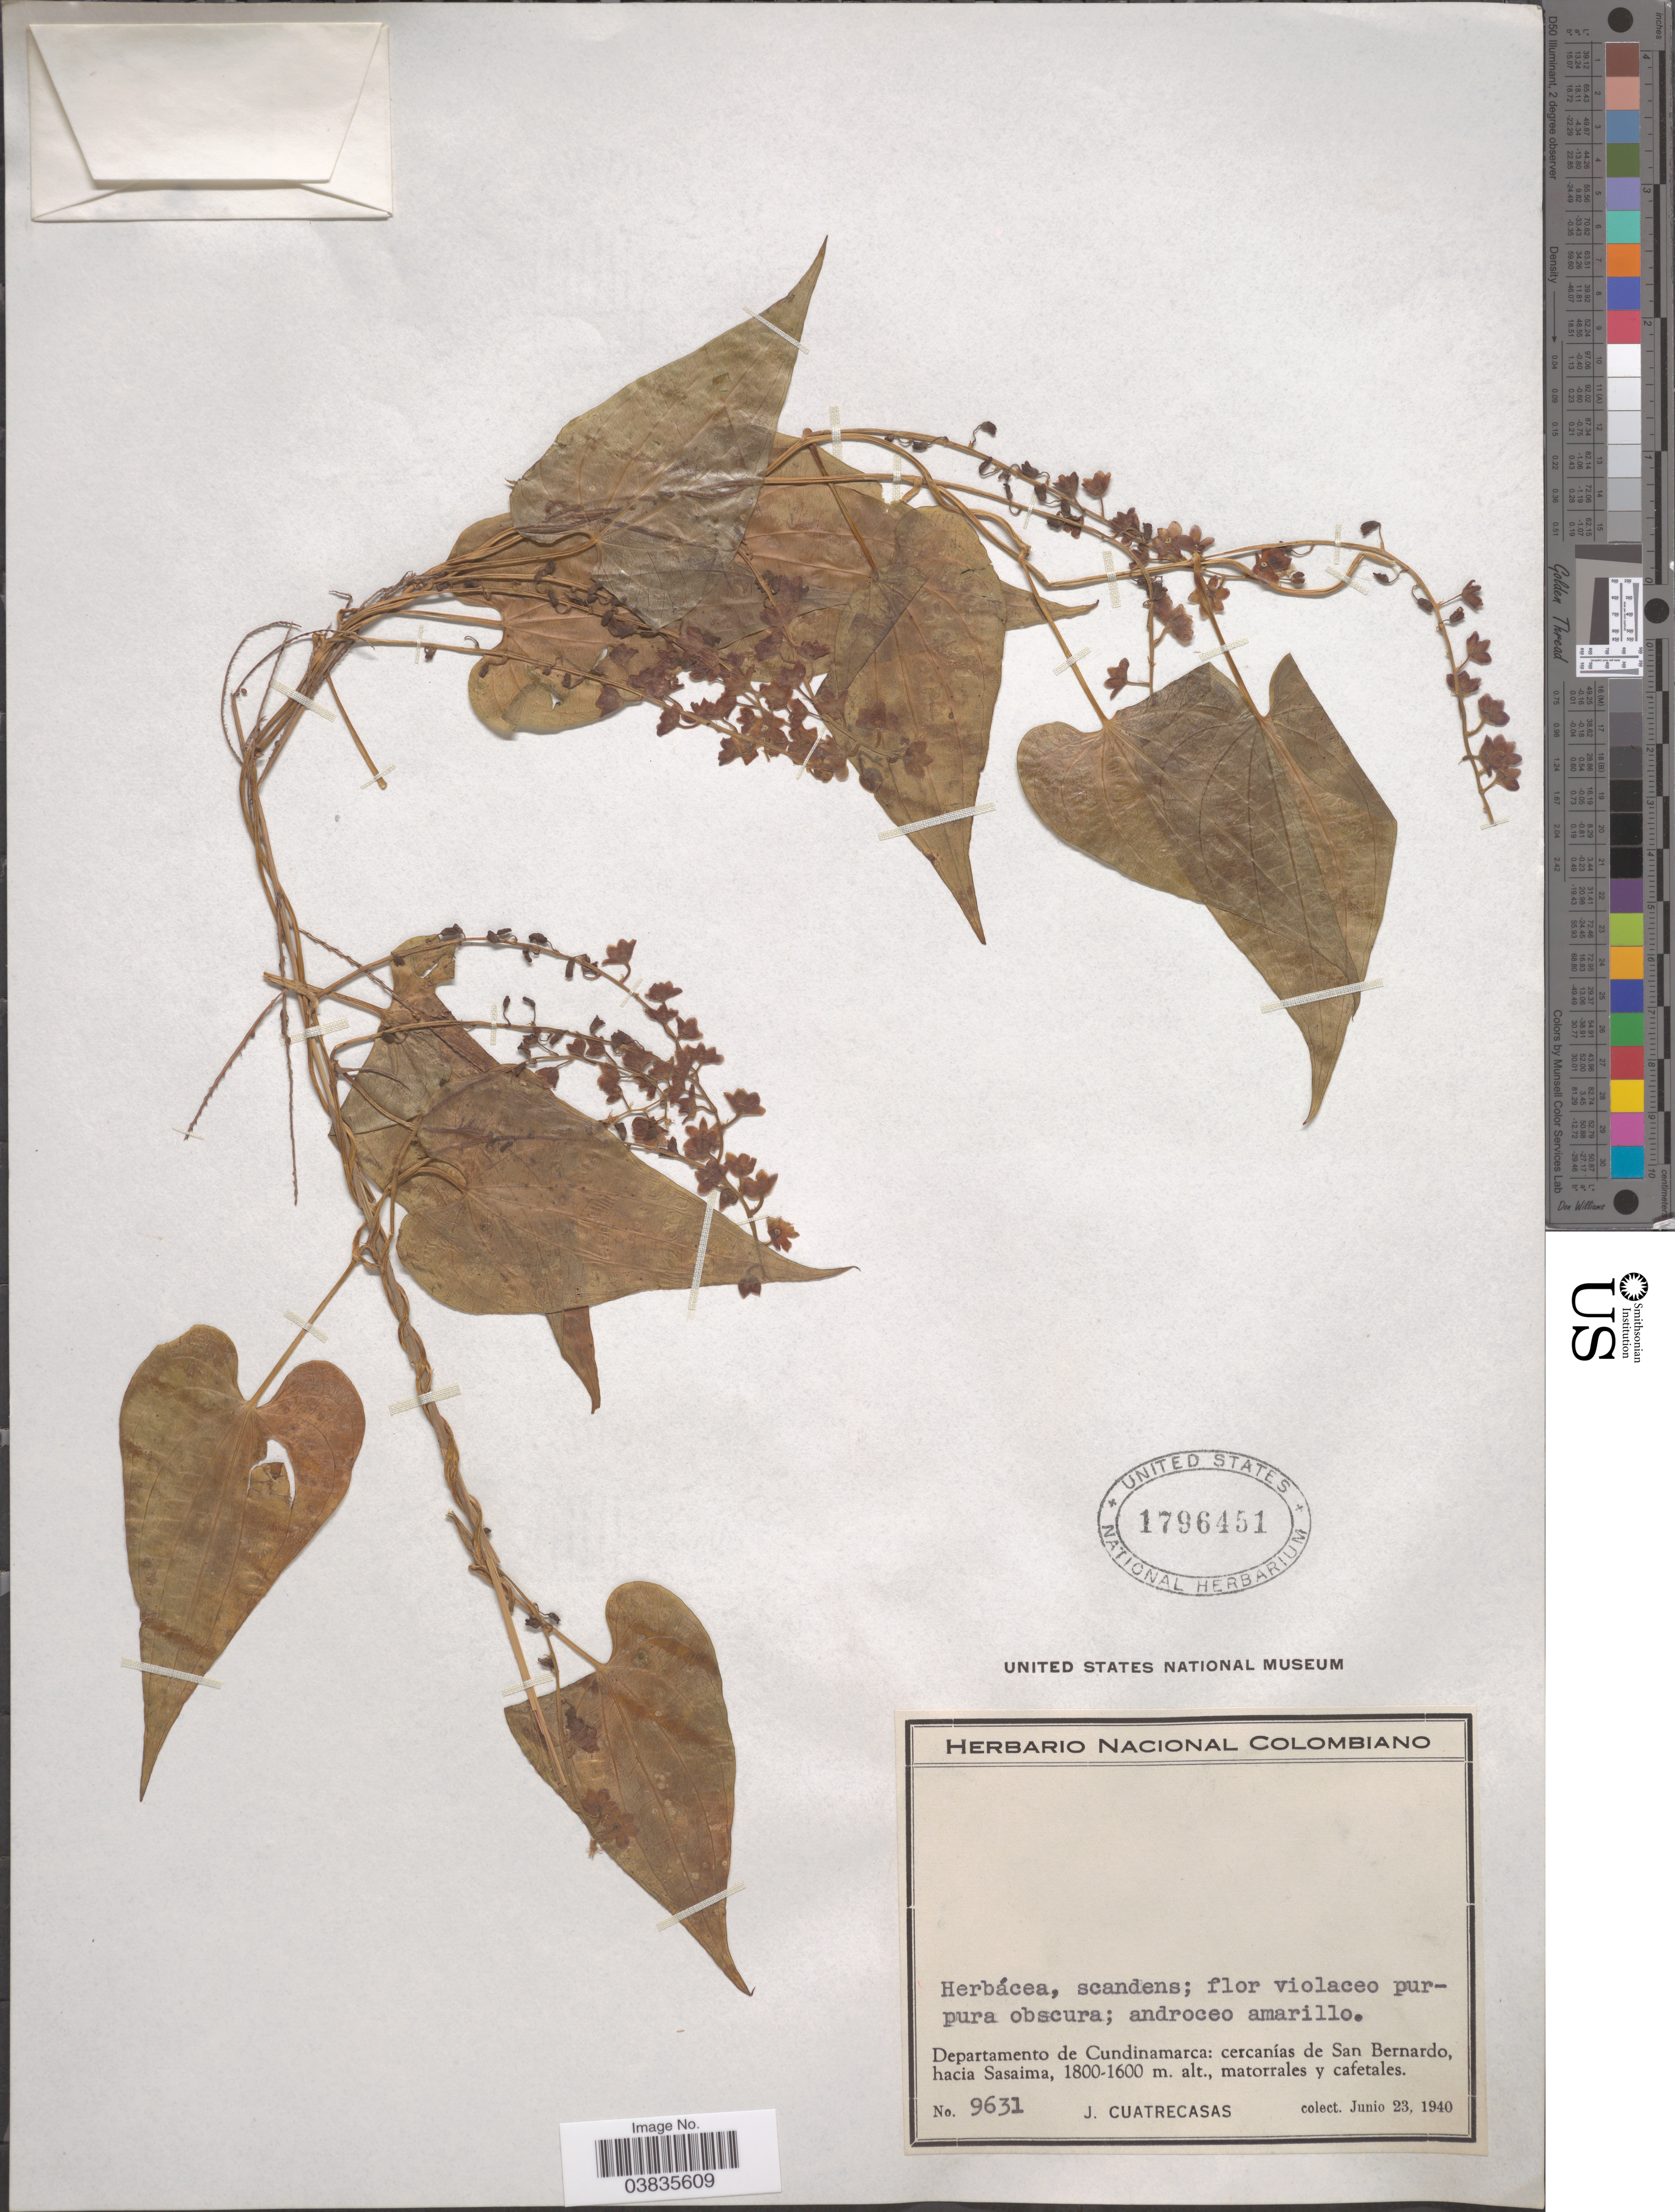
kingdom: Plantae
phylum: Tracheophyta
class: Liliopsida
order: Dioscoreales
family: Dioscoreaceae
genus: Dioscorea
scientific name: Dioscorea sp.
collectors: J. Cuatrecasas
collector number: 9631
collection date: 1940-06-23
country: Colombia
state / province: Cundinamarca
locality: Departamento de Cundinamarca: cercanías de San Bernardo, hacia Sasaima.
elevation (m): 1600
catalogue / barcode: US 1796451